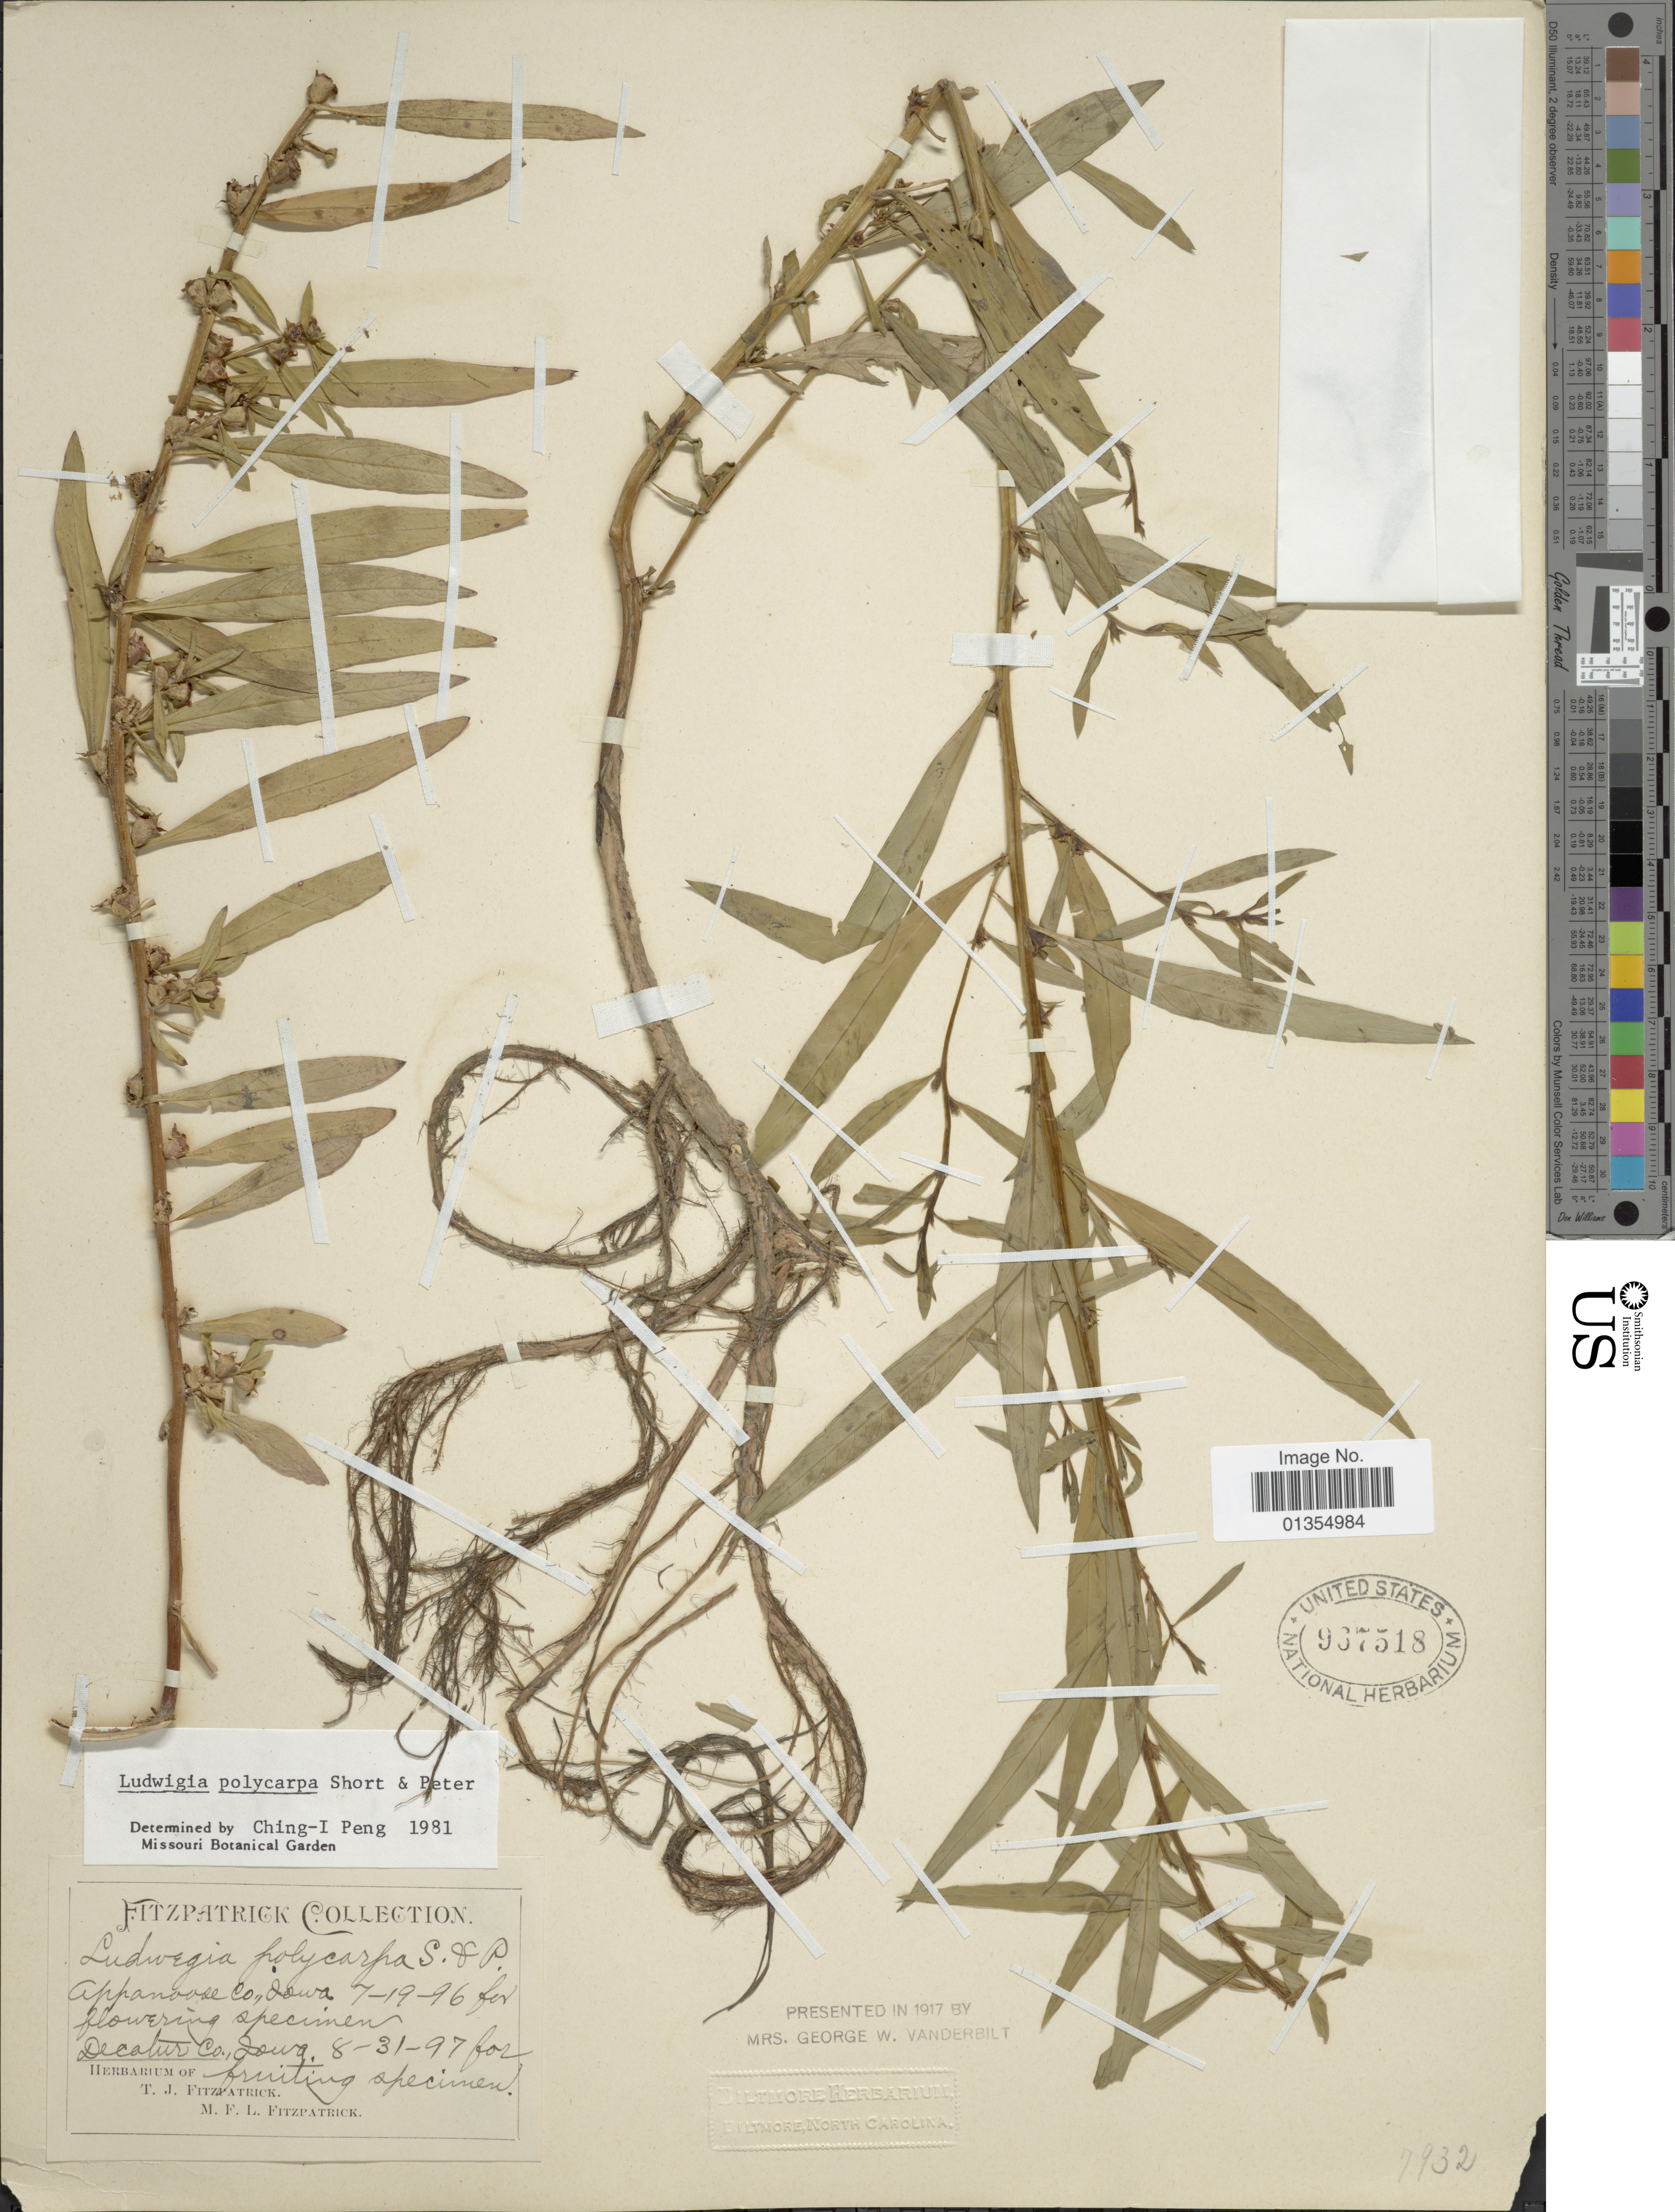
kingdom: Plantae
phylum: Tracheophyta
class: Magnoliopsida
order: Myrtales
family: Onagraceae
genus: Ludwigia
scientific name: Ludwigia polycarpa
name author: Short & R. Peter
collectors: T. Fitzpatrick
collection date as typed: Transcribed d/m/y: 19/7/96 to 31/8/97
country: United States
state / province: Iowa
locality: Appanoose Co, Decatur Co.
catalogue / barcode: US 937518